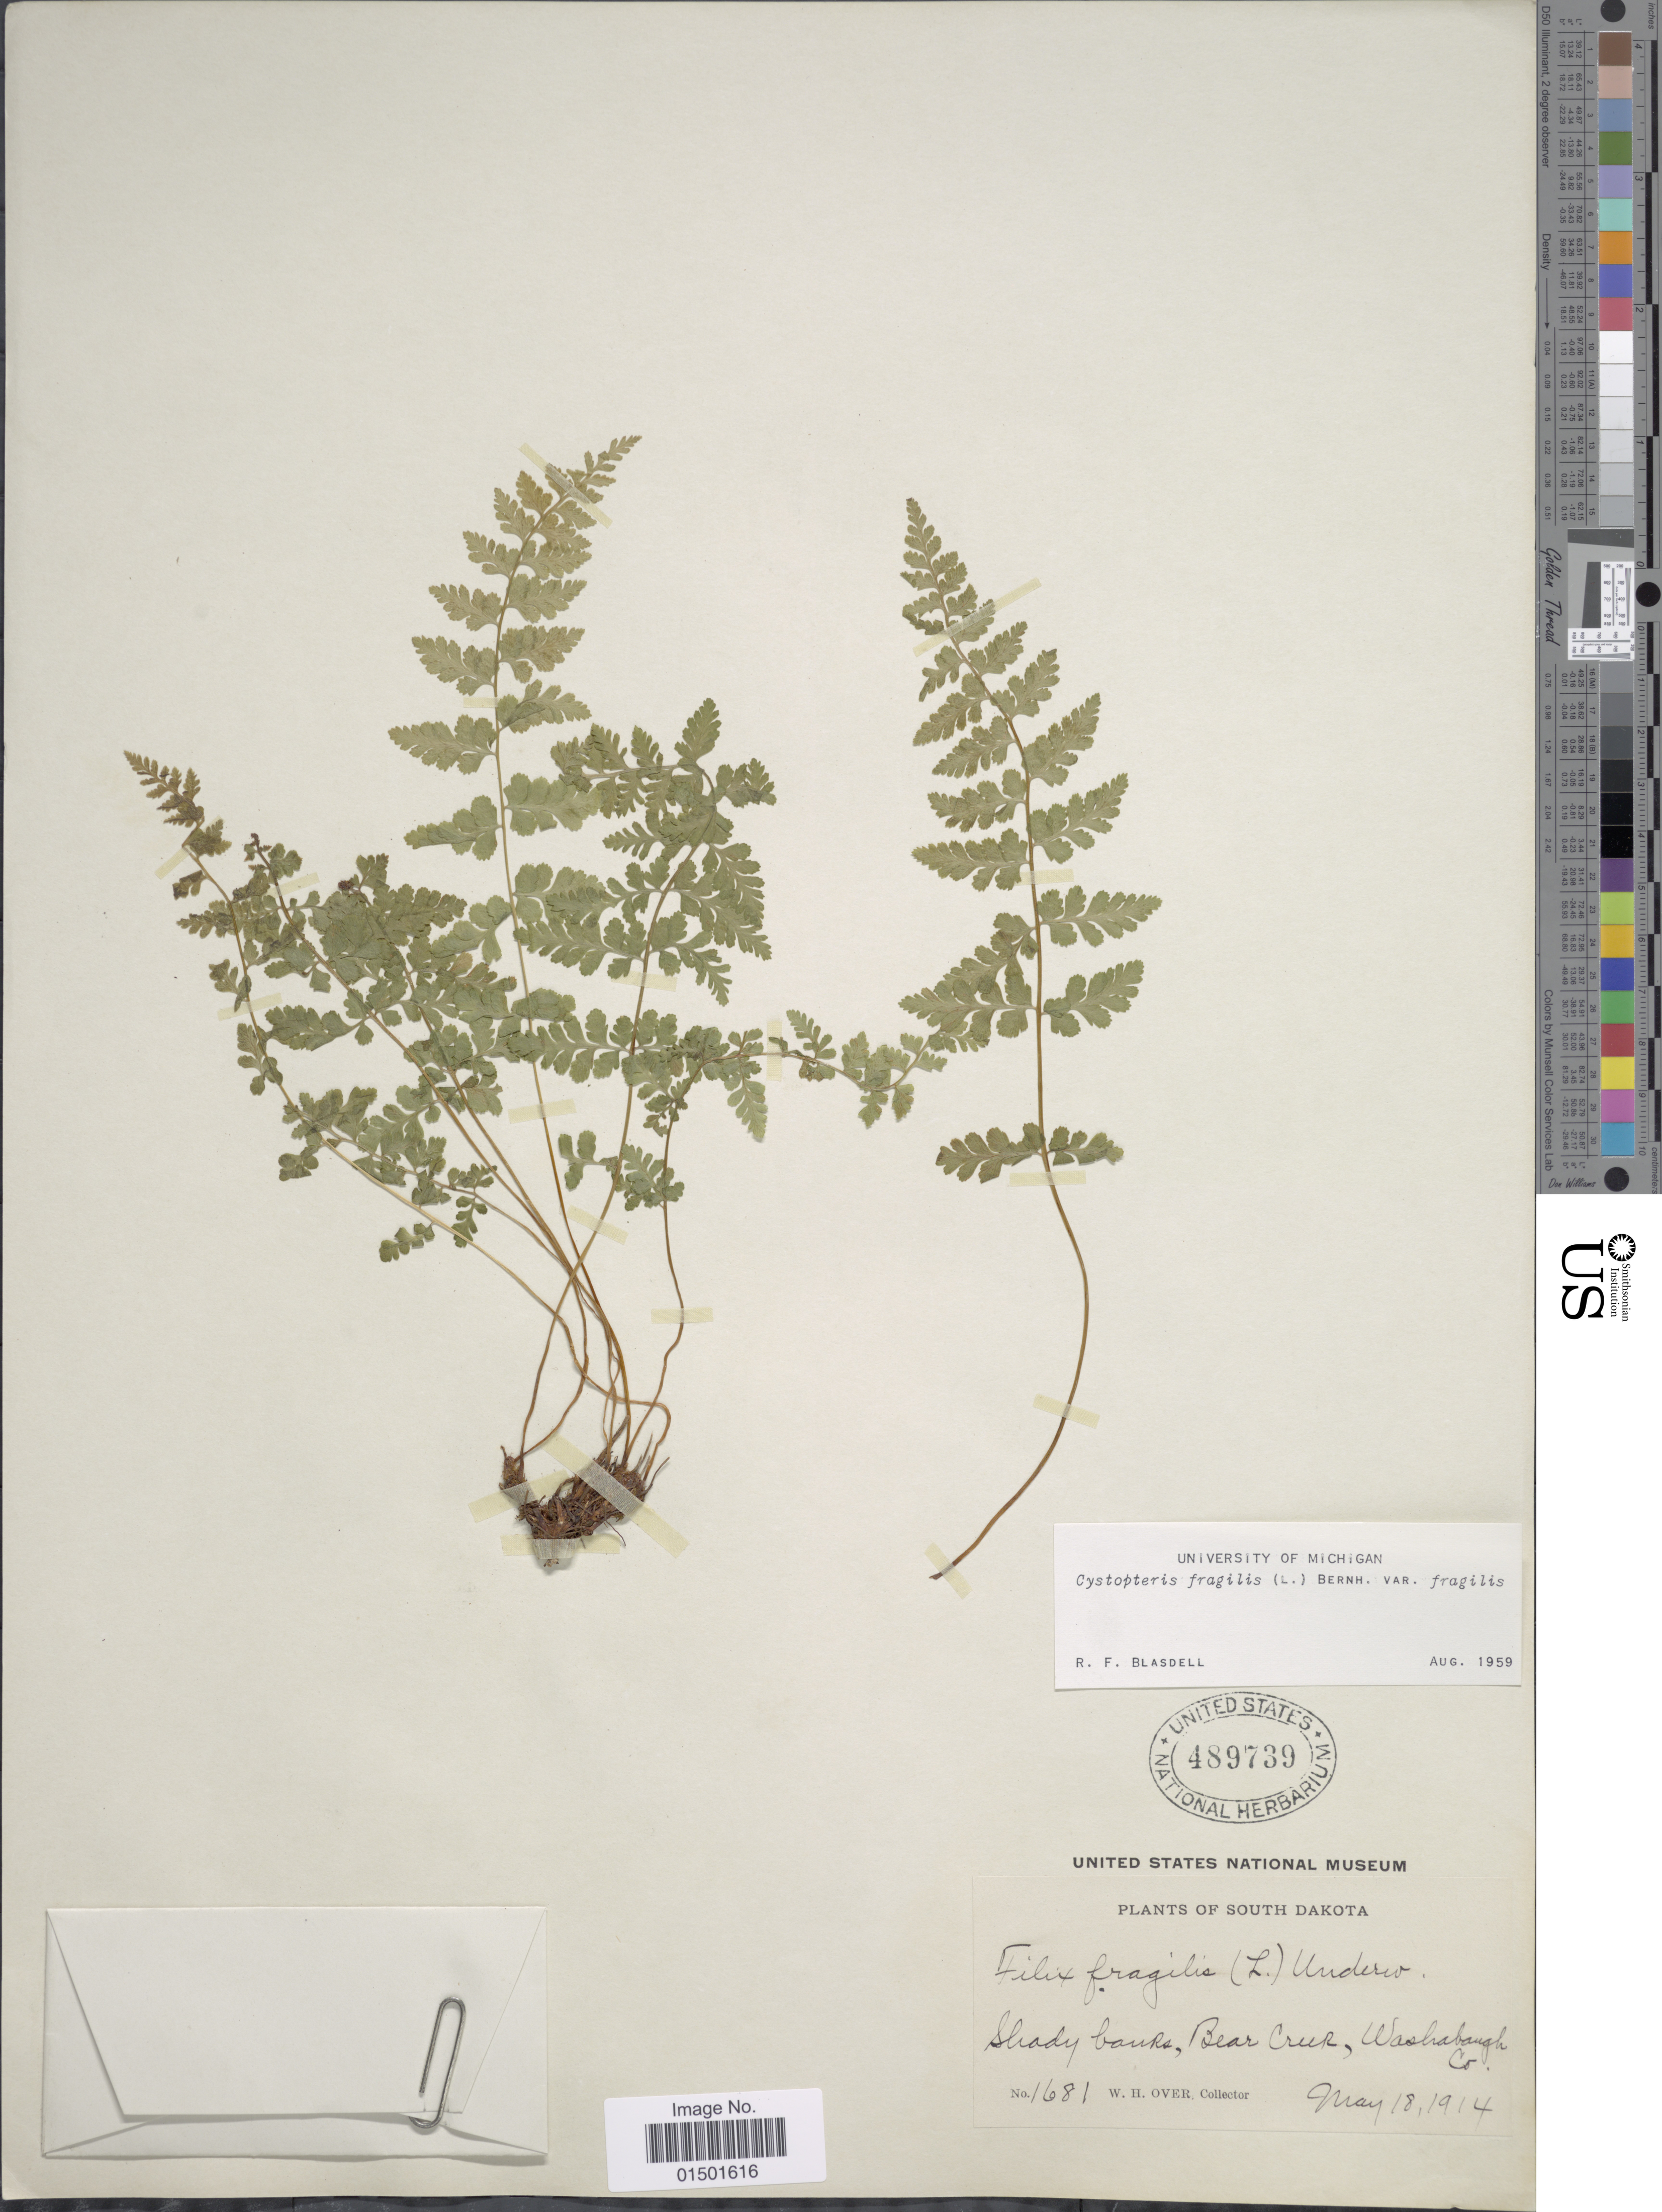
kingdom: Plantae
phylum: Tracheophyta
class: Polypodiopsida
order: Polypodiales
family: Cystopteridaceae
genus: Cystopteris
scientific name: Cystopteris fragilis var. fragilis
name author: (L.) Bernh.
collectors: W. Over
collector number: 1681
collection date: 1914-05-18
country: United States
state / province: South Dakota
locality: Shady banks, Bear Creek, Washabaugh Co.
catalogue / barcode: US 489739